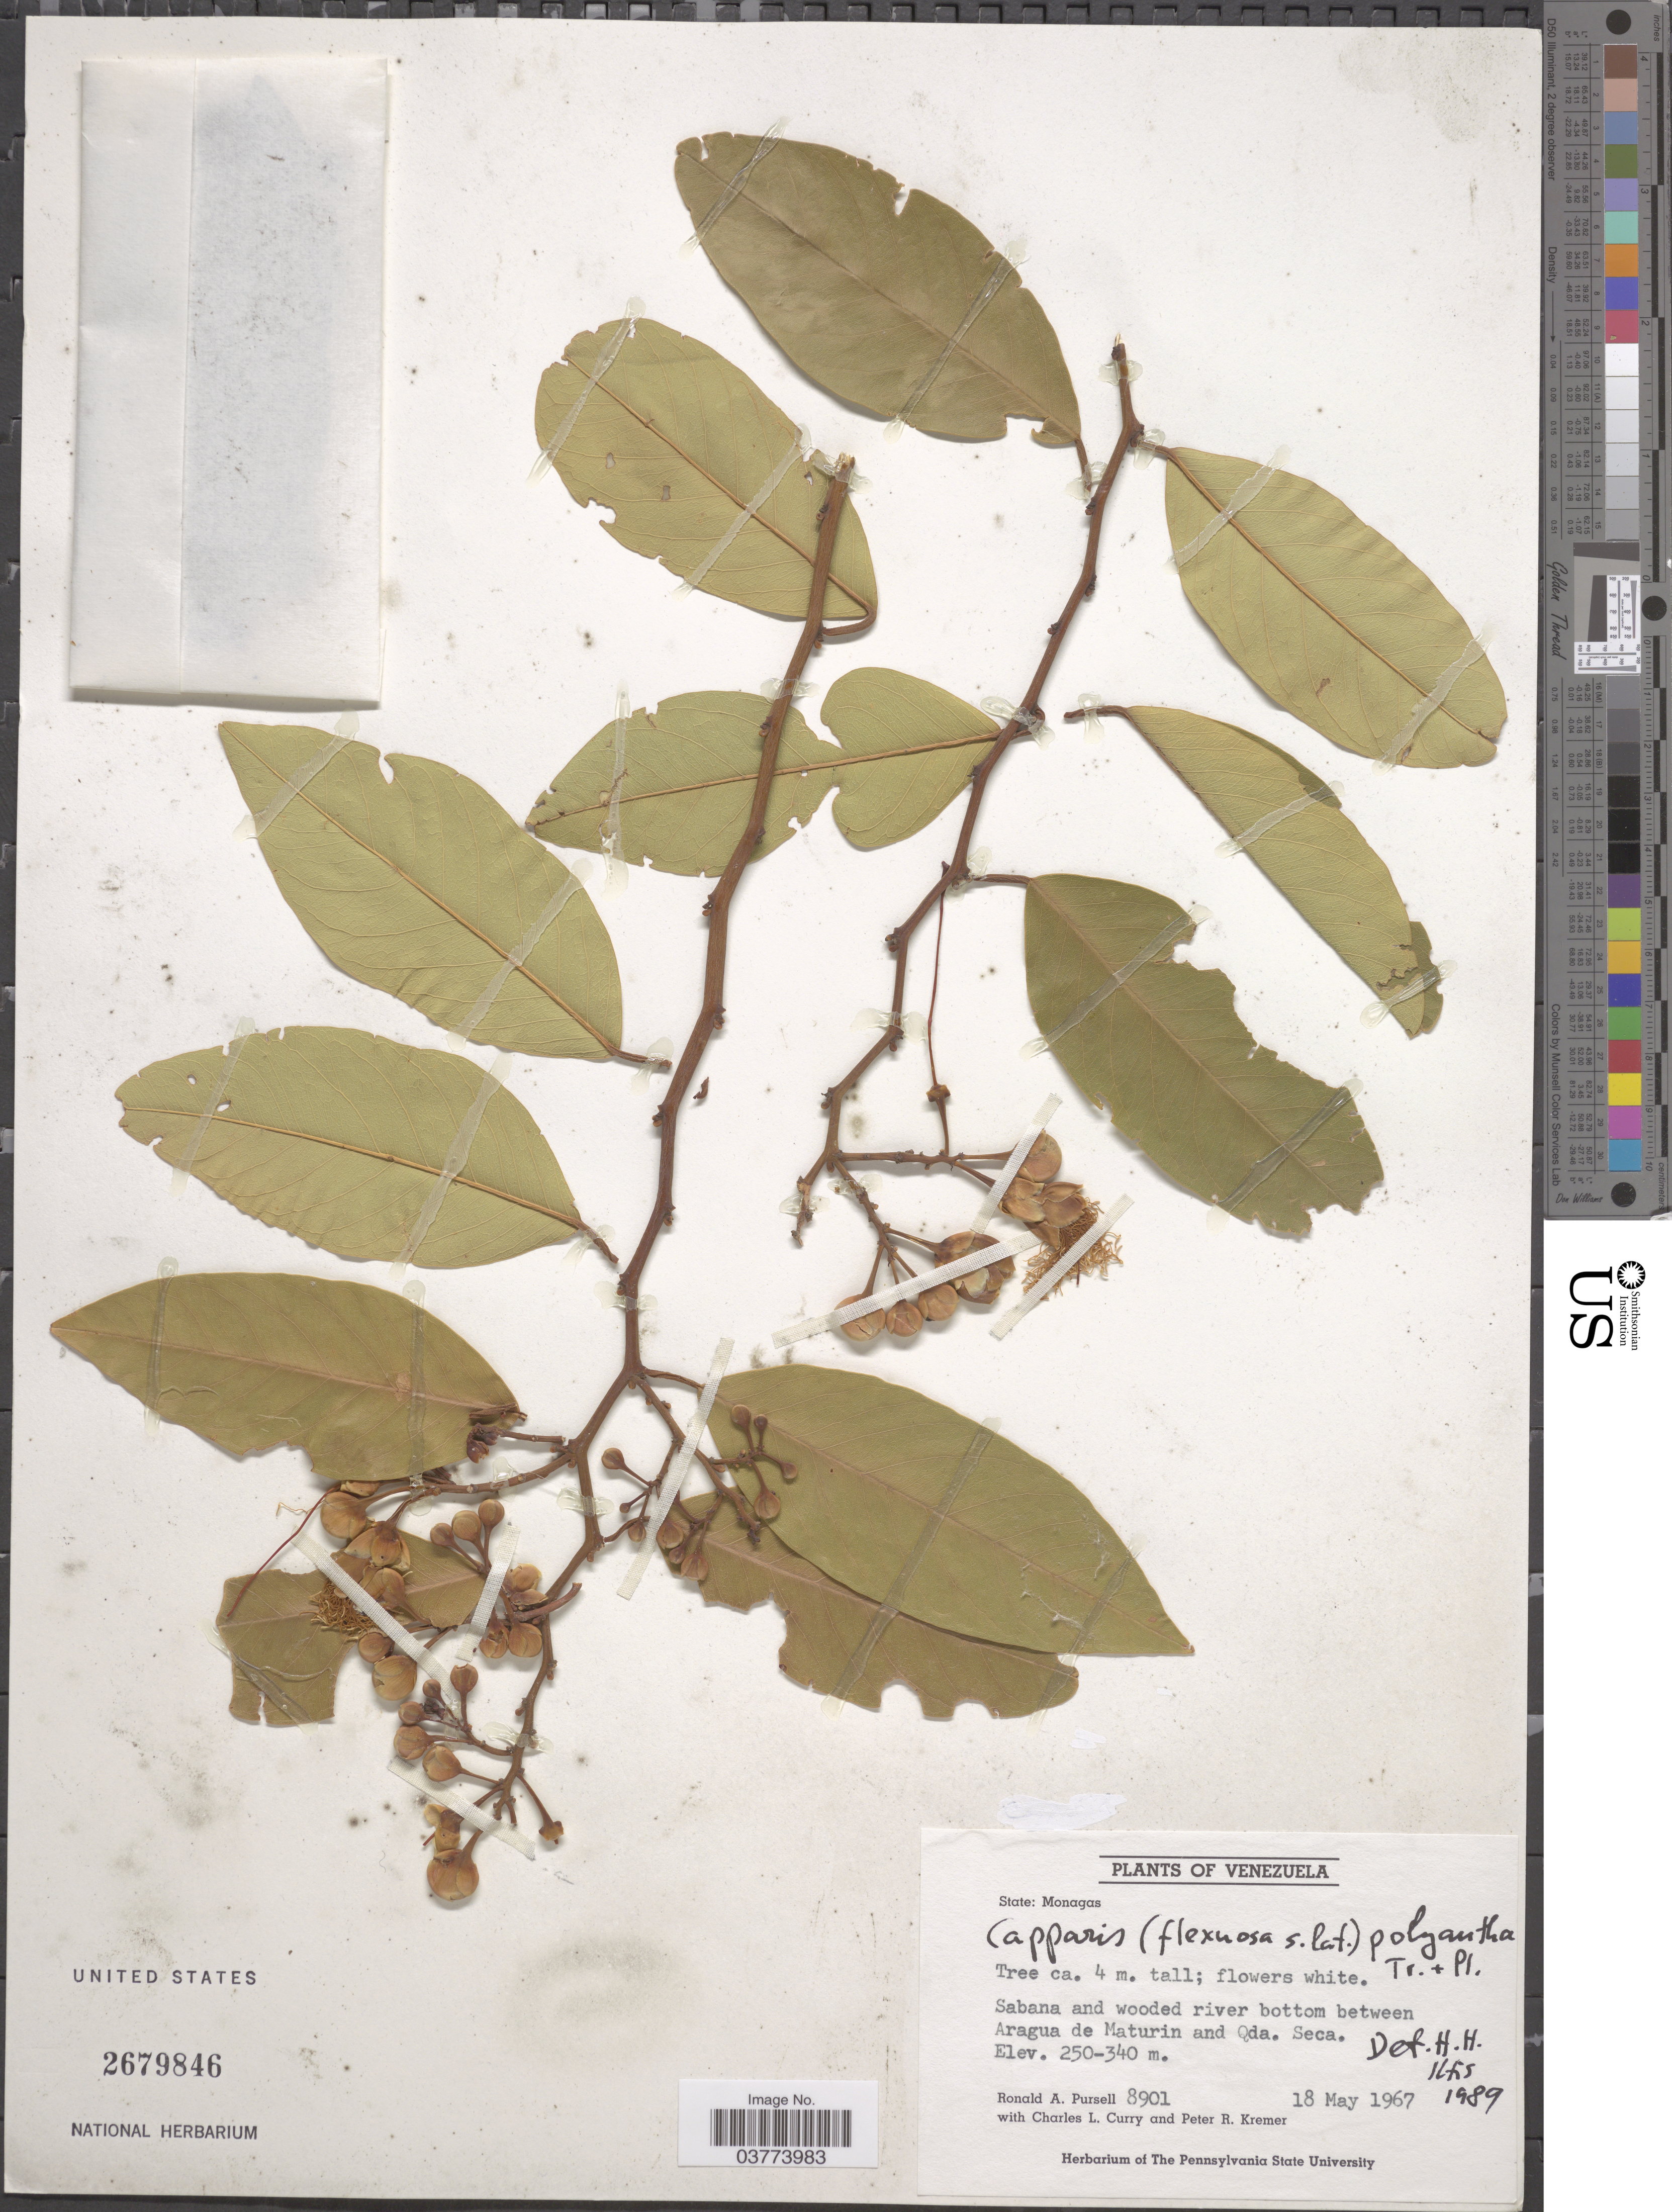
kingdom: Plantae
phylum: Tracheophyta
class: Magnoliopsida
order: Brassicales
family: Capparaceae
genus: Cynophalla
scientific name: Cynophalla polyantha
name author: (Triana & Planch.) Cornejo & Iltis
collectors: R. A. Pursell, C. L. Curry & P. Kremer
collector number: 8901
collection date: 1967-05-18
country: Venezuela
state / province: Monagas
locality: Sabana and wooded river bottom between Aragua de Maturin and Qda. Seca.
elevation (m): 250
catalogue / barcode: US 2679846